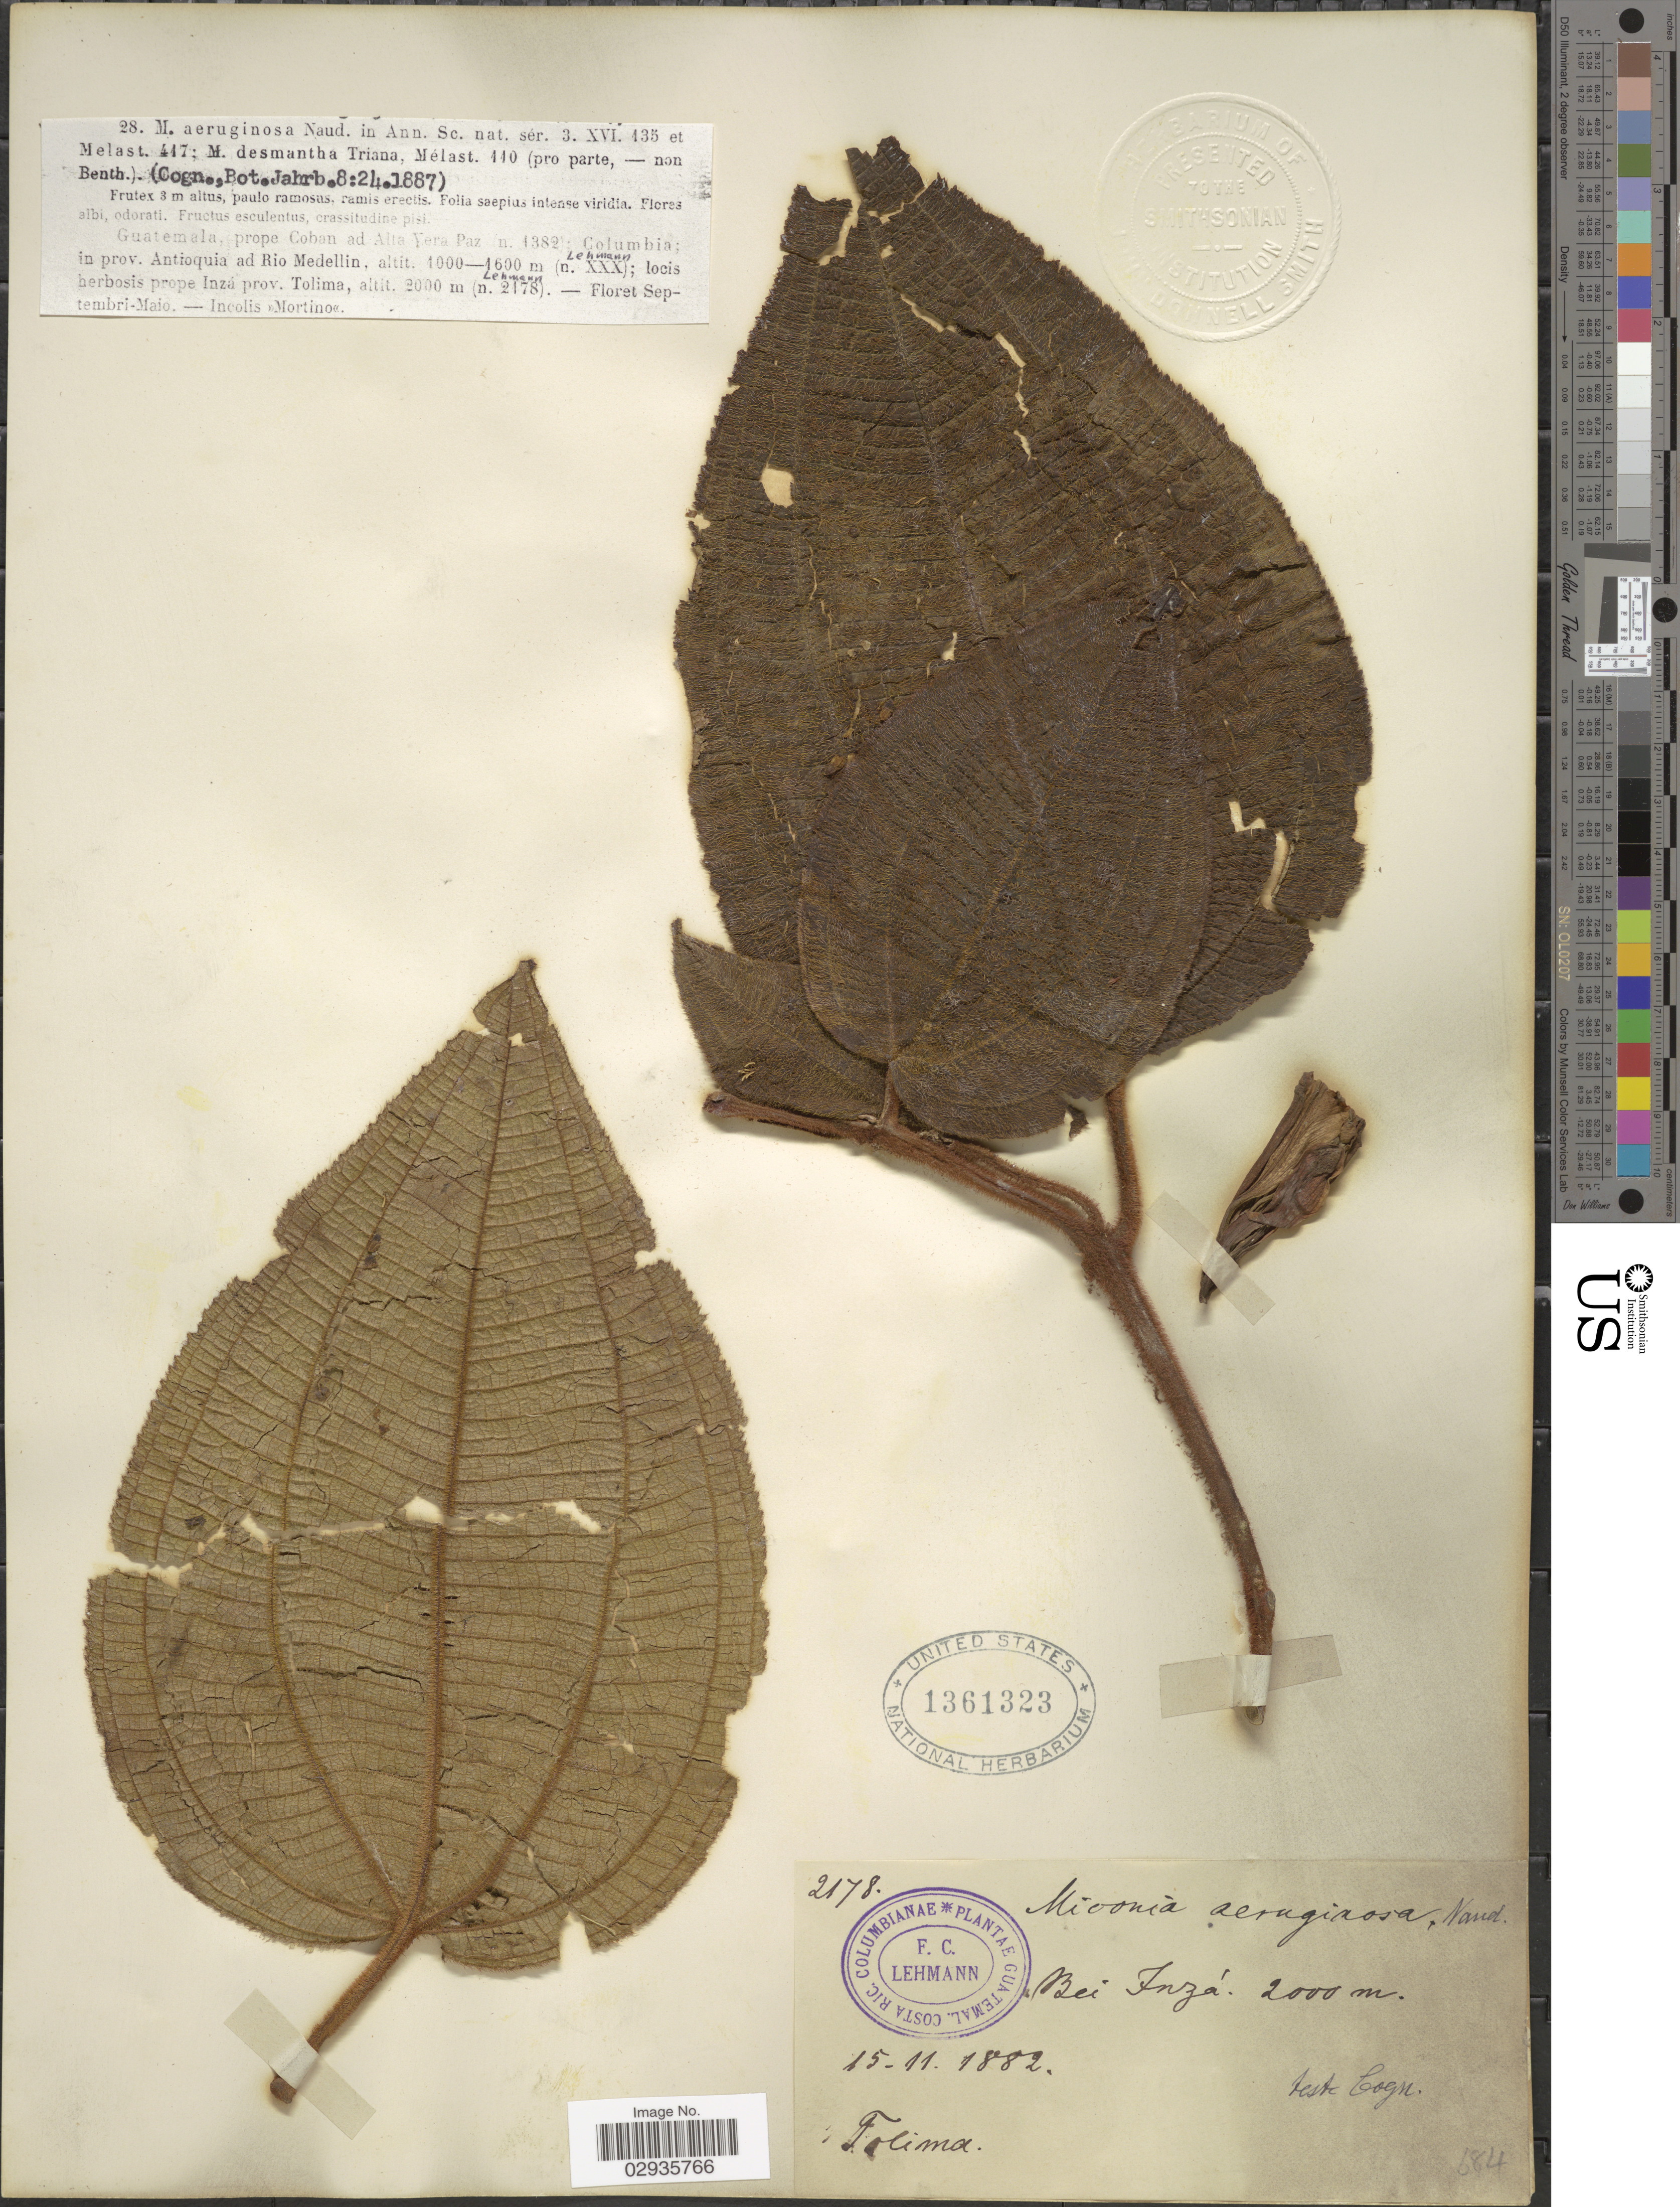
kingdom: Plantae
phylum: Tracheophyta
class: Magnoliopsida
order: Myrtales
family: Melastomataceae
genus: Miconia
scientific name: Miconia aeruginosa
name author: Naudin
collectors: F. C. Lehmann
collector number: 2178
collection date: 1882-11-15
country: Colombia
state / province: Tolima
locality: Bei Inzá.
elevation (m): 2000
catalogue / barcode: US 1361323